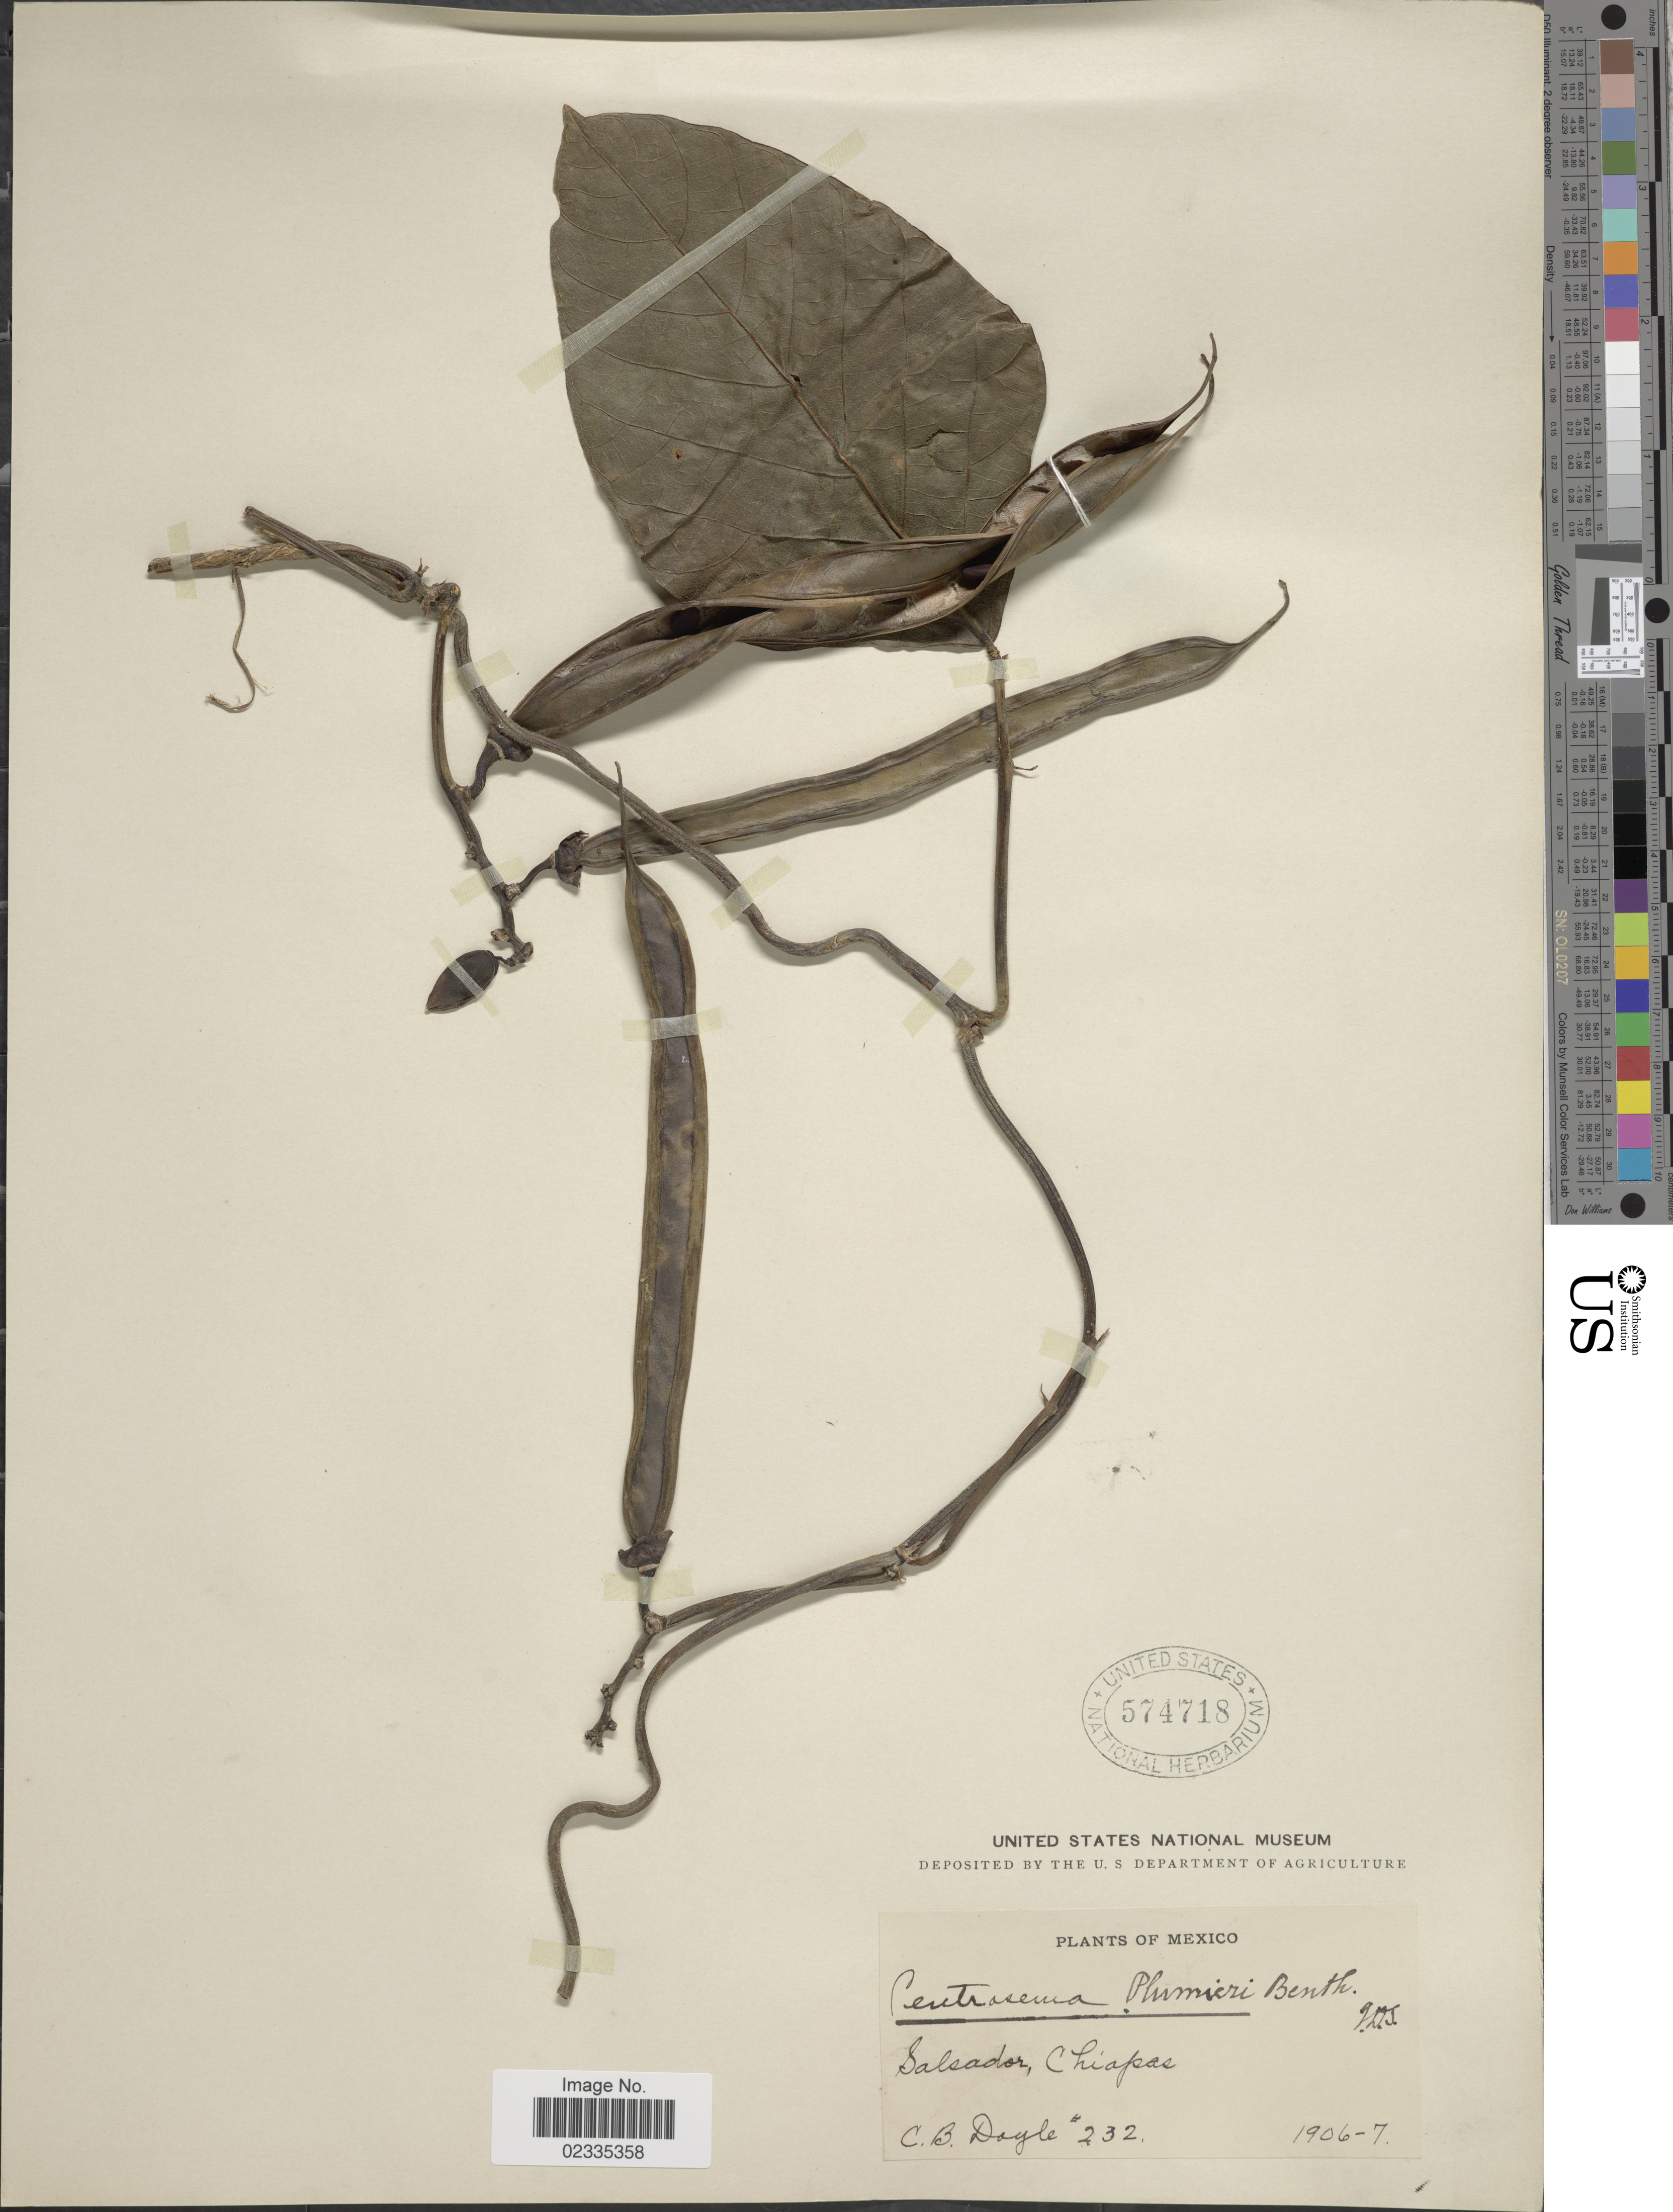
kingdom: Plantae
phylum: Tracheophyta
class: Magnoliopsida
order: Fabales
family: Fabaceae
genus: Centrosema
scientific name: Centrosema plumieri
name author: (Turpin ex Pers.) Benth.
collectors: C. Doyle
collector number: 232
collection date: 1906-07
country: Mexico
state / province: Chiapas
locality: Salsador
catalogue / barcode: US 574718